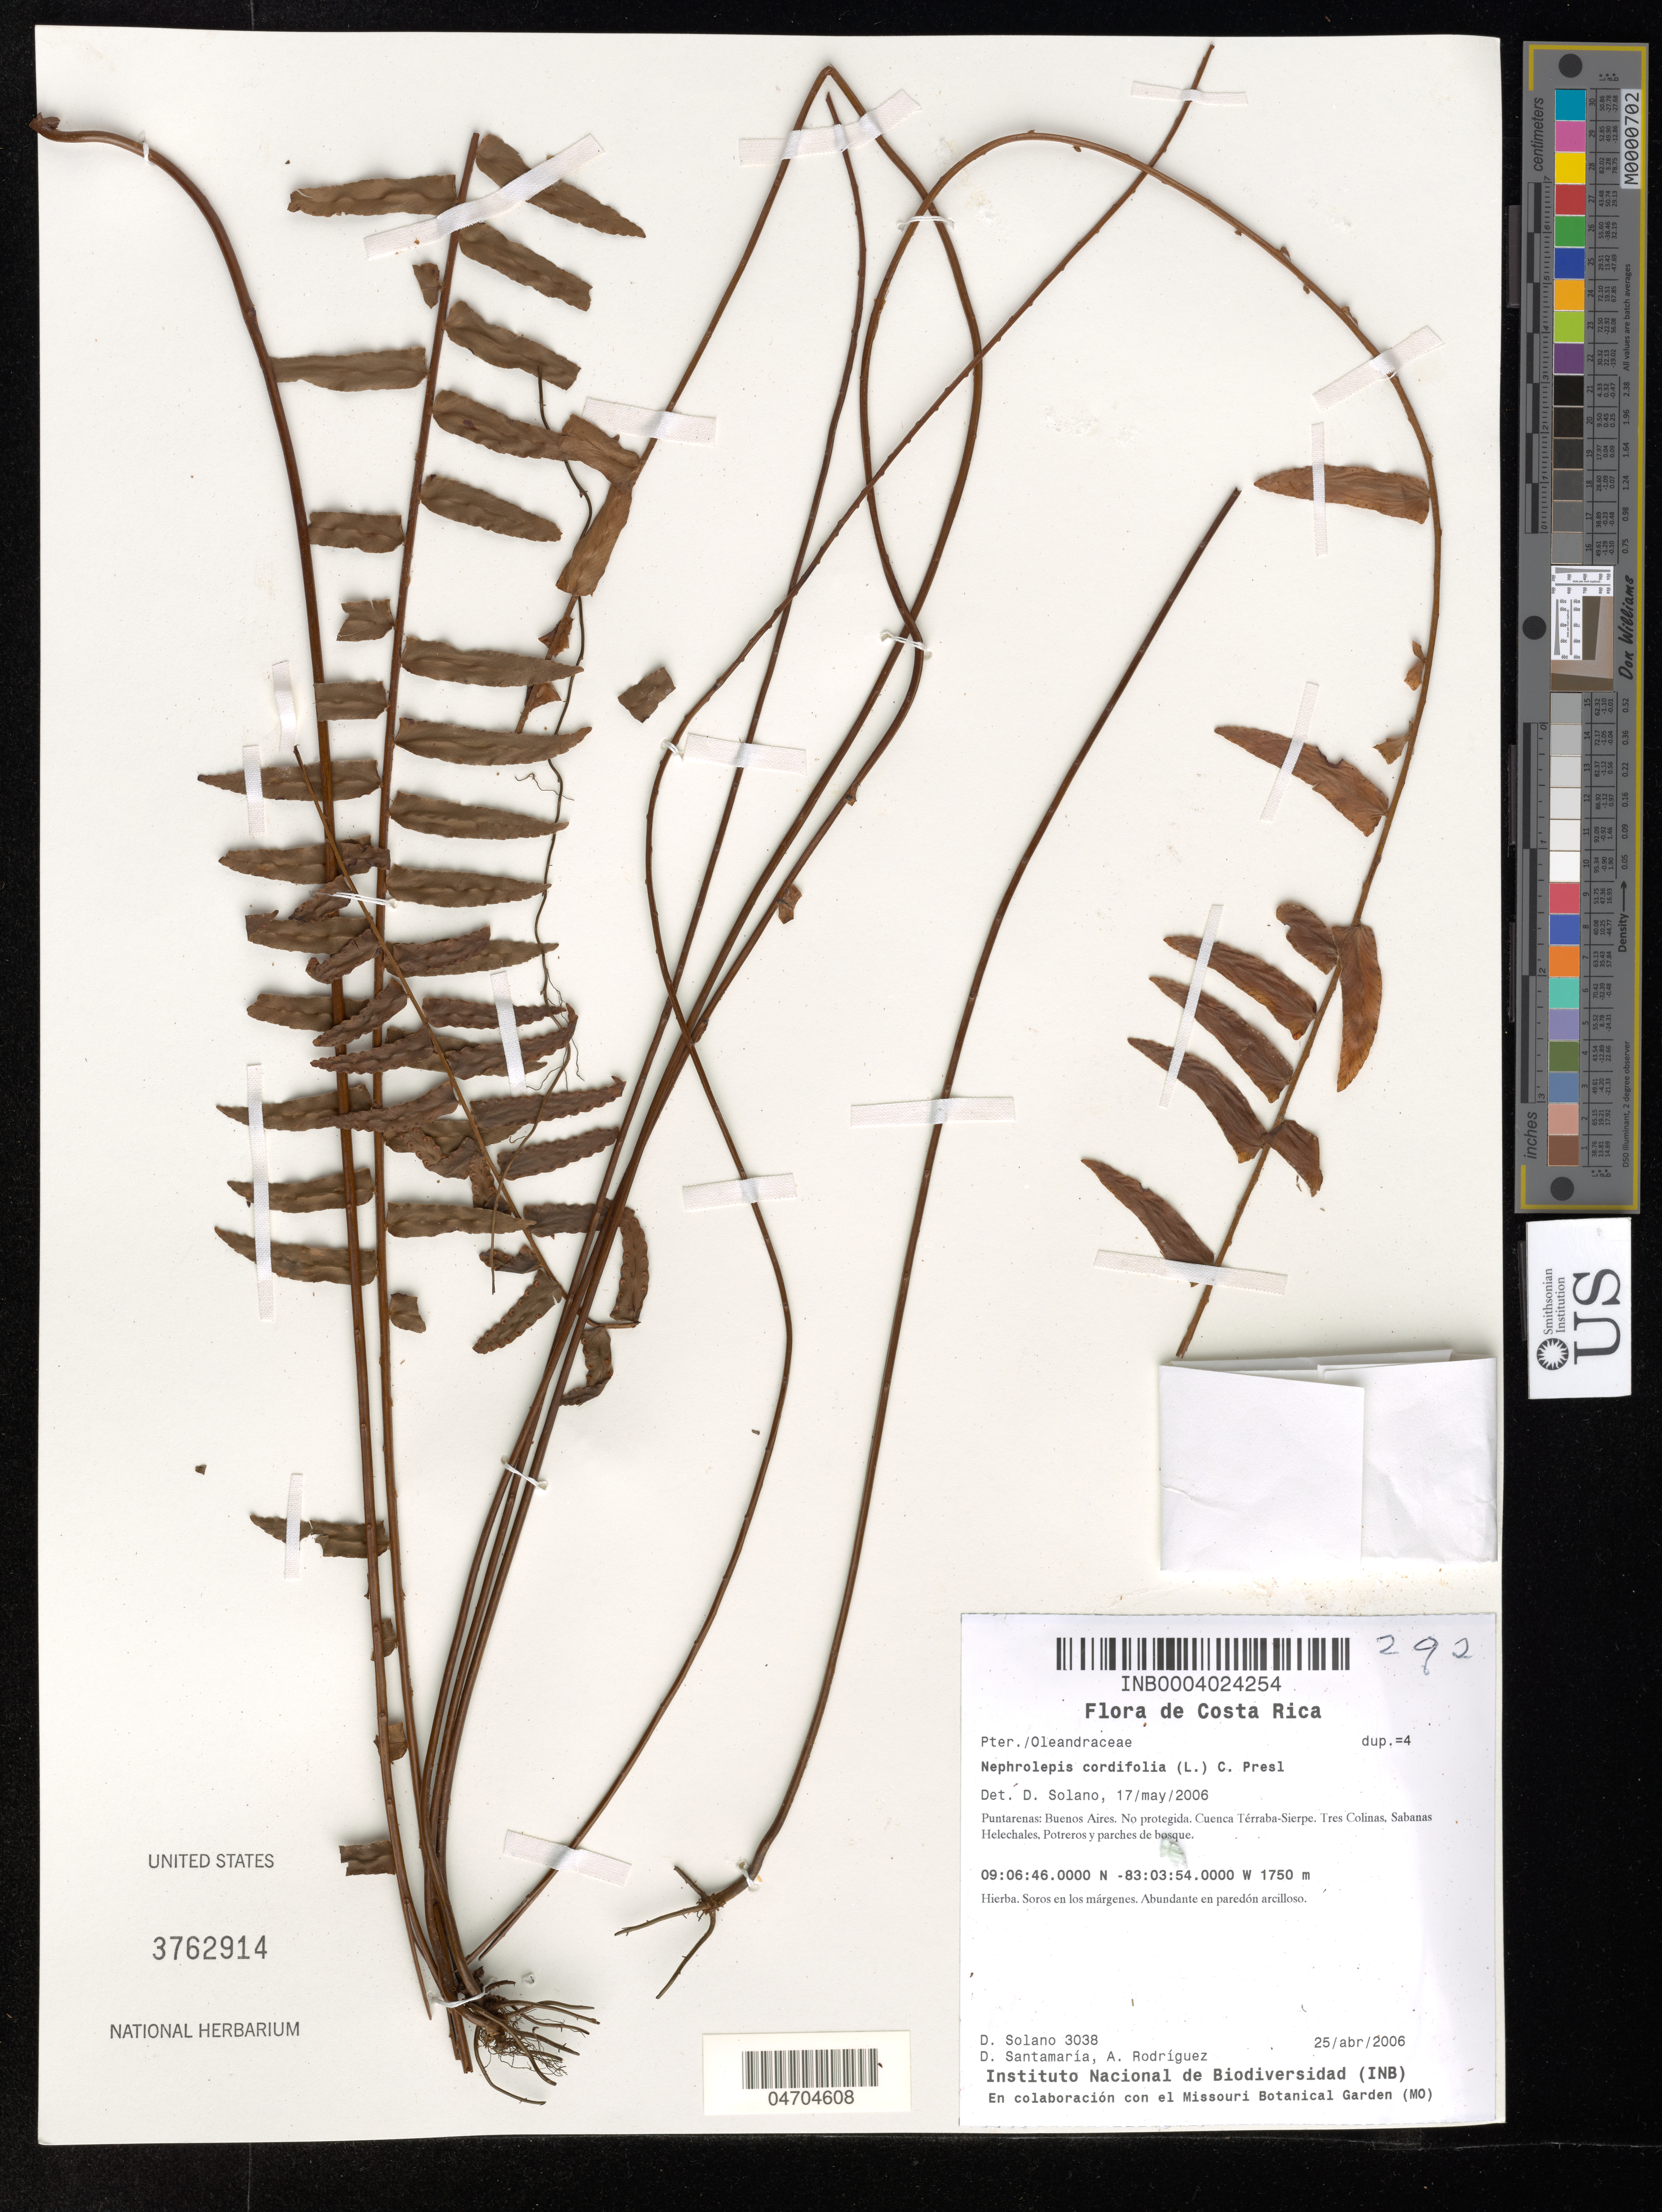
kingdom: Plantae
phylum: Tracheophyta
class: Polypodiopsida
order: Polypodiales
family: Nephrolepidaceae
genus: Nephrolepis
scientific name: Nephrolepis cordifolia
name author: (L.) C. Presl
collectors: D. Solano, D. Santamaria & A. Rodríguez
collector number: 3038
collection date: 2006-04-25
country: Costa Rica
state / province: Puntarenas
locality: Buenos Aires. No protegida. Cuenca Térraba-Sierpe. Tres Colinas, Sabanas Helechales, Potreros y parches de bosque.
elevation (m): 1750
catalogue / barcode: US 3762914